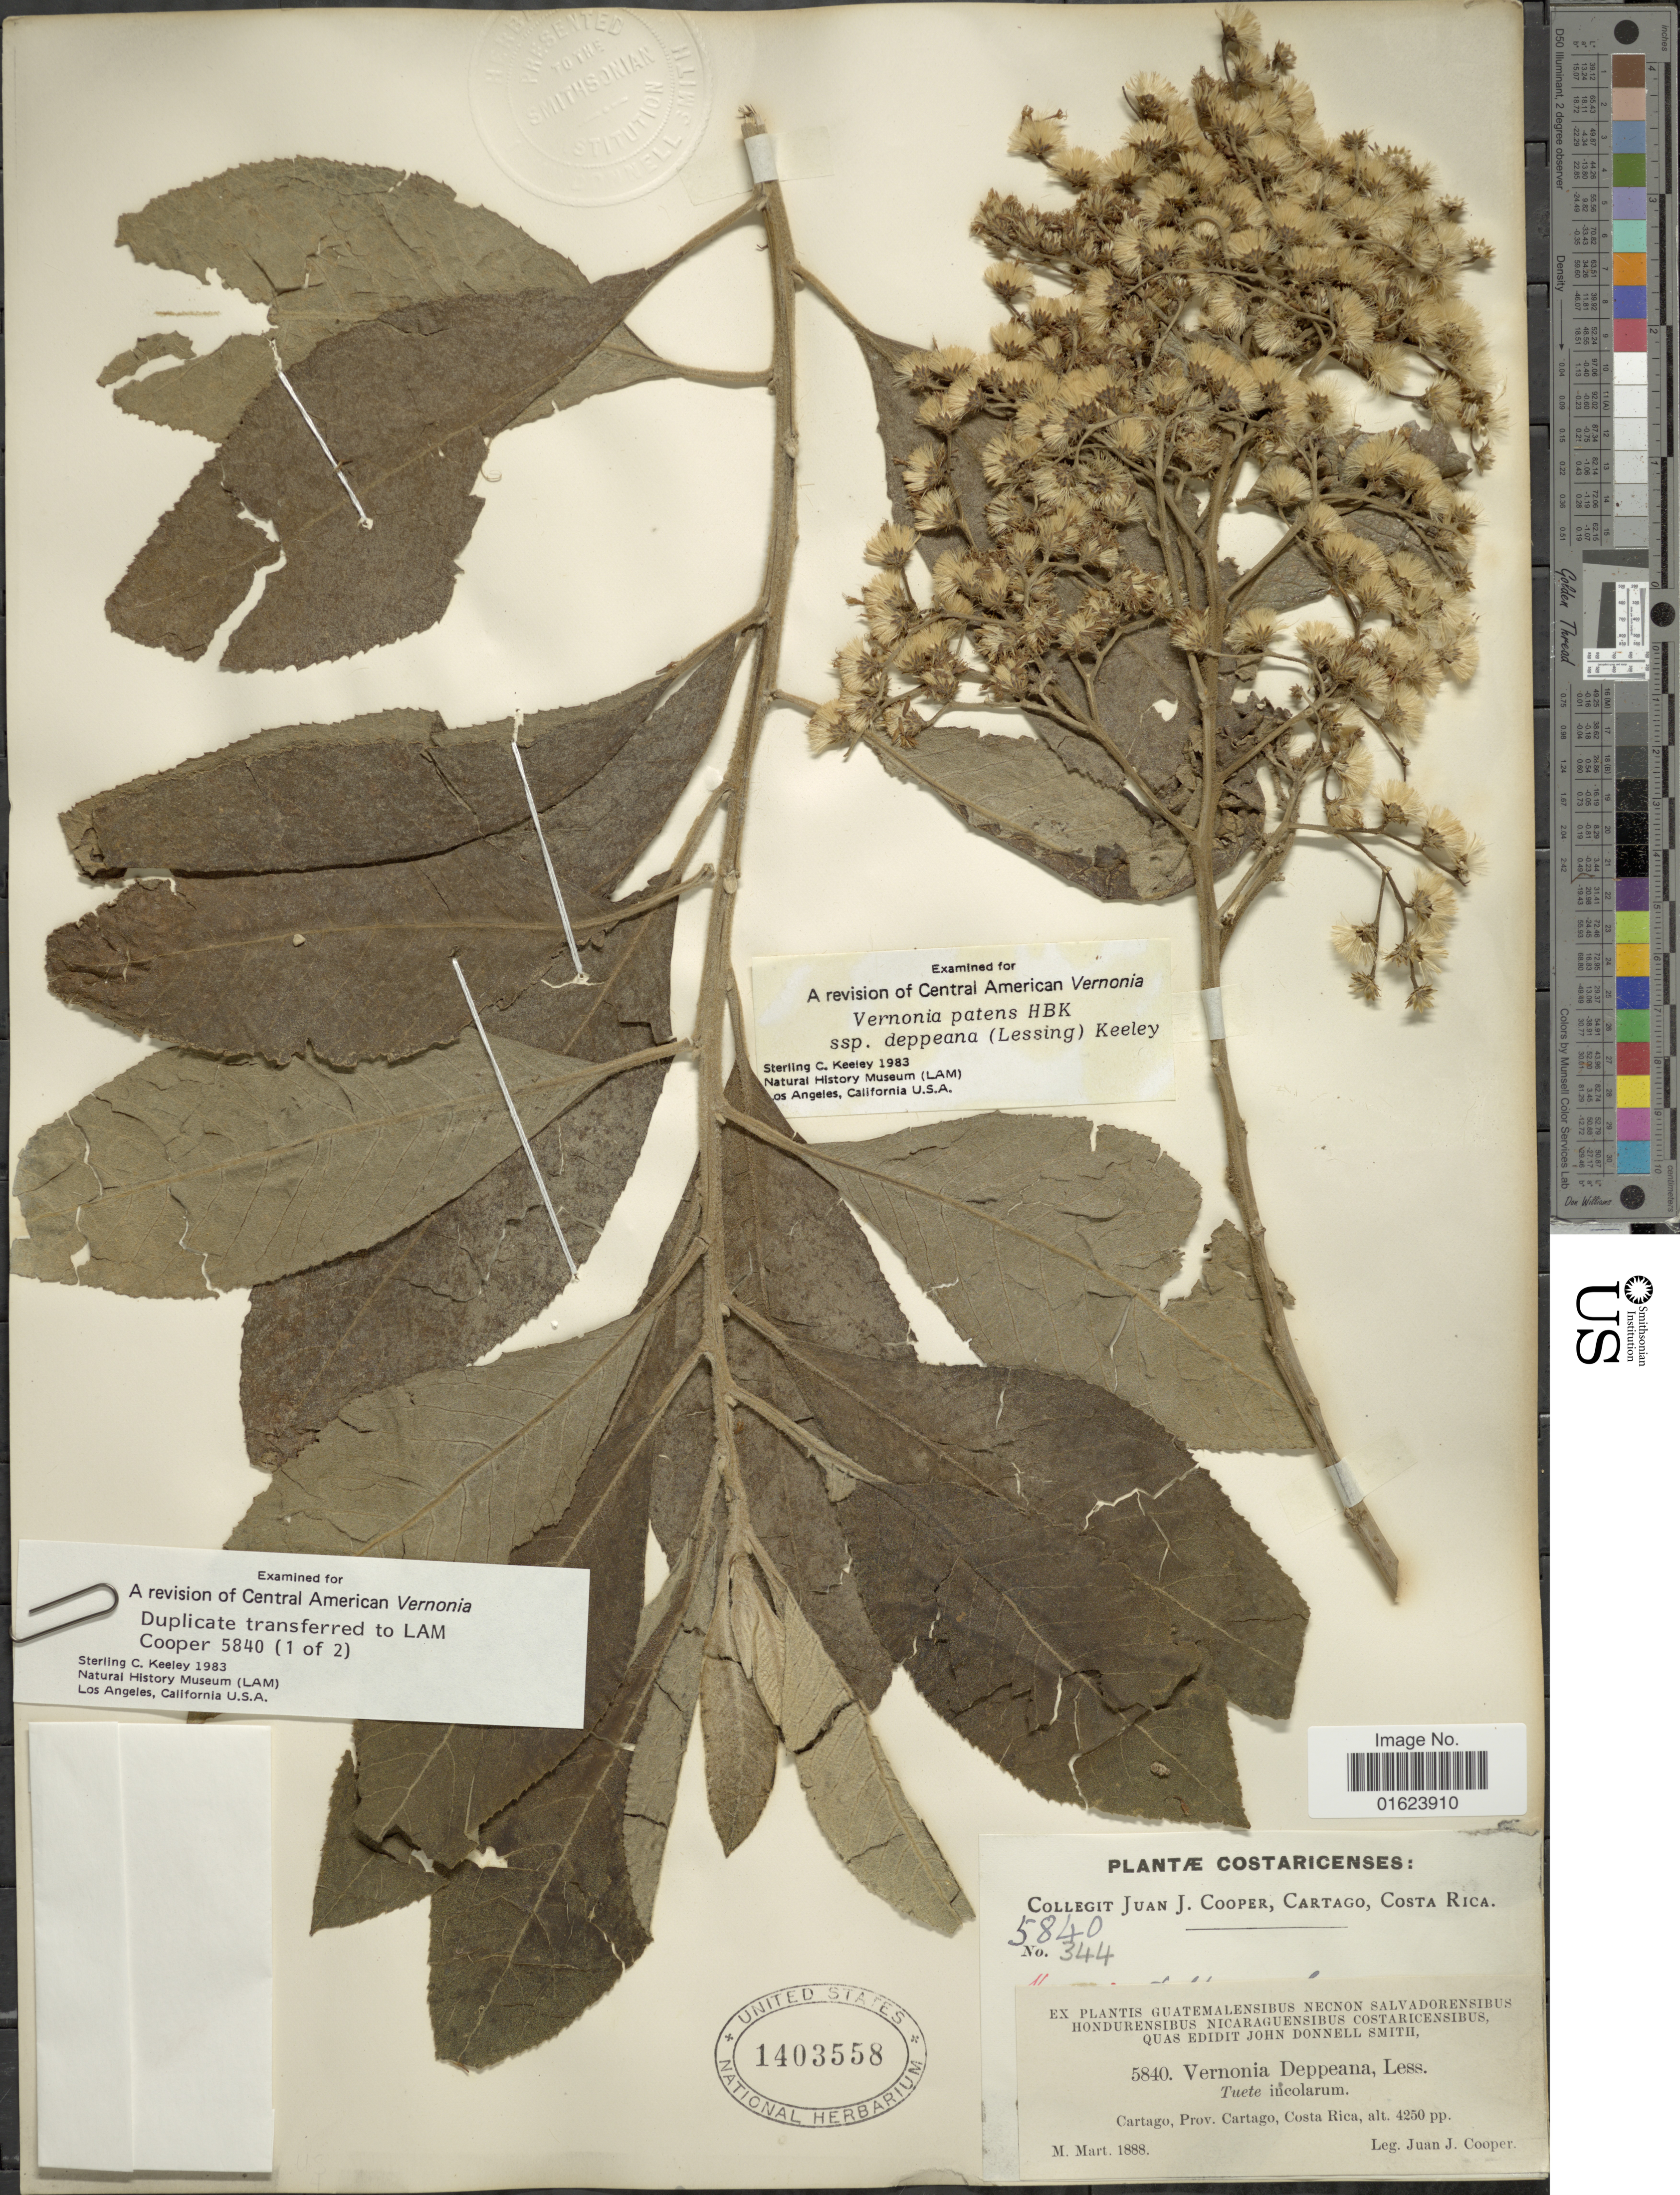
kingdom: Plantae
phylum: Tracheophyta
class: Magnoliopsida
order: Asterales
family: Asteraceae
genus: Vernonanthura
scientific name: Vernonanthura deppeana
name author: (Less.) H. Rob.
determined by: Renon, Polla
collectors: J. J. Cooper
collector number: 344/5840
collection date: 1888-03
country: Costa Rica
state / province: Cartago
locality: Cartago, Prov. Cartago, Costa Rica.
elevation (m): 1295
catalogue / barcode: US 1403558